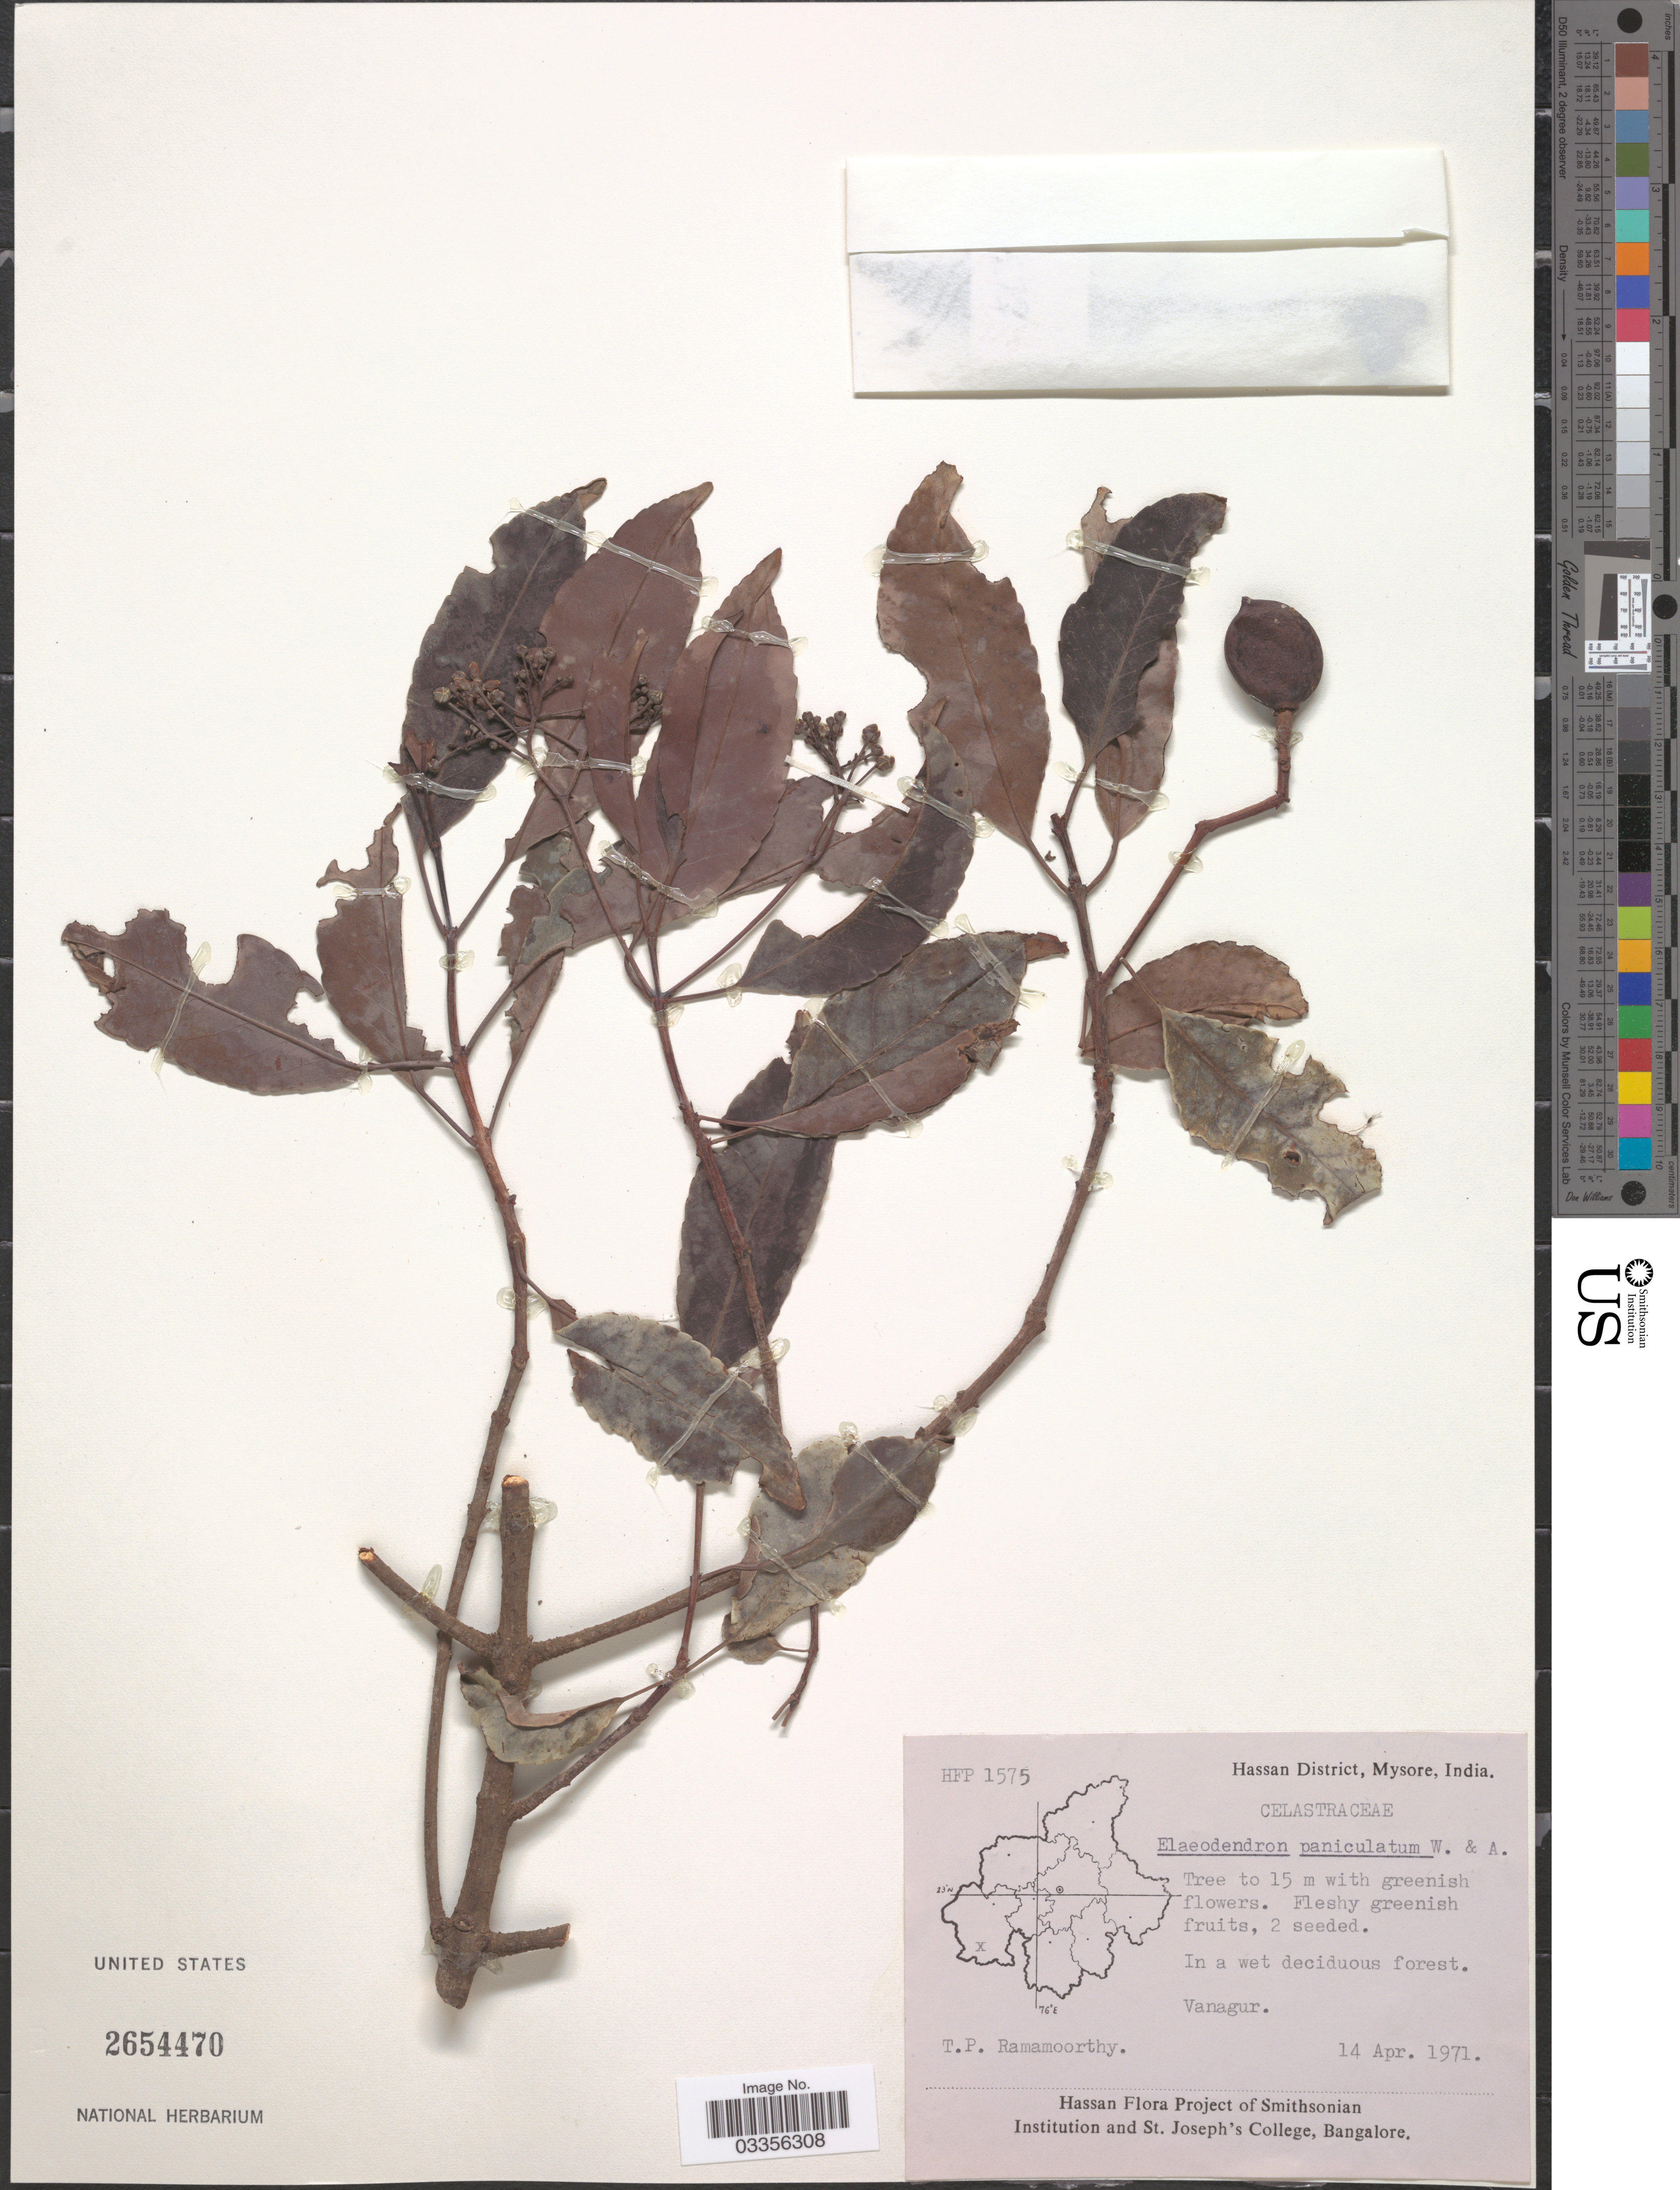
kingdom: Plantae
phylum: Tracheophyta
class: Magnoliopsida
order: Celastrales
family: Celastraceae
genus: Elaeodendron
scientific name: Elaeodendron paniculatum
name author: Wight & Arn.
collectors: T. P. Ramamoorthy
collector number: HFP 1575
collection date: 1971-04-14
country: India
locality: Hassan District, Mysore. Vanagur.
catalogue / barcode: US 2654470